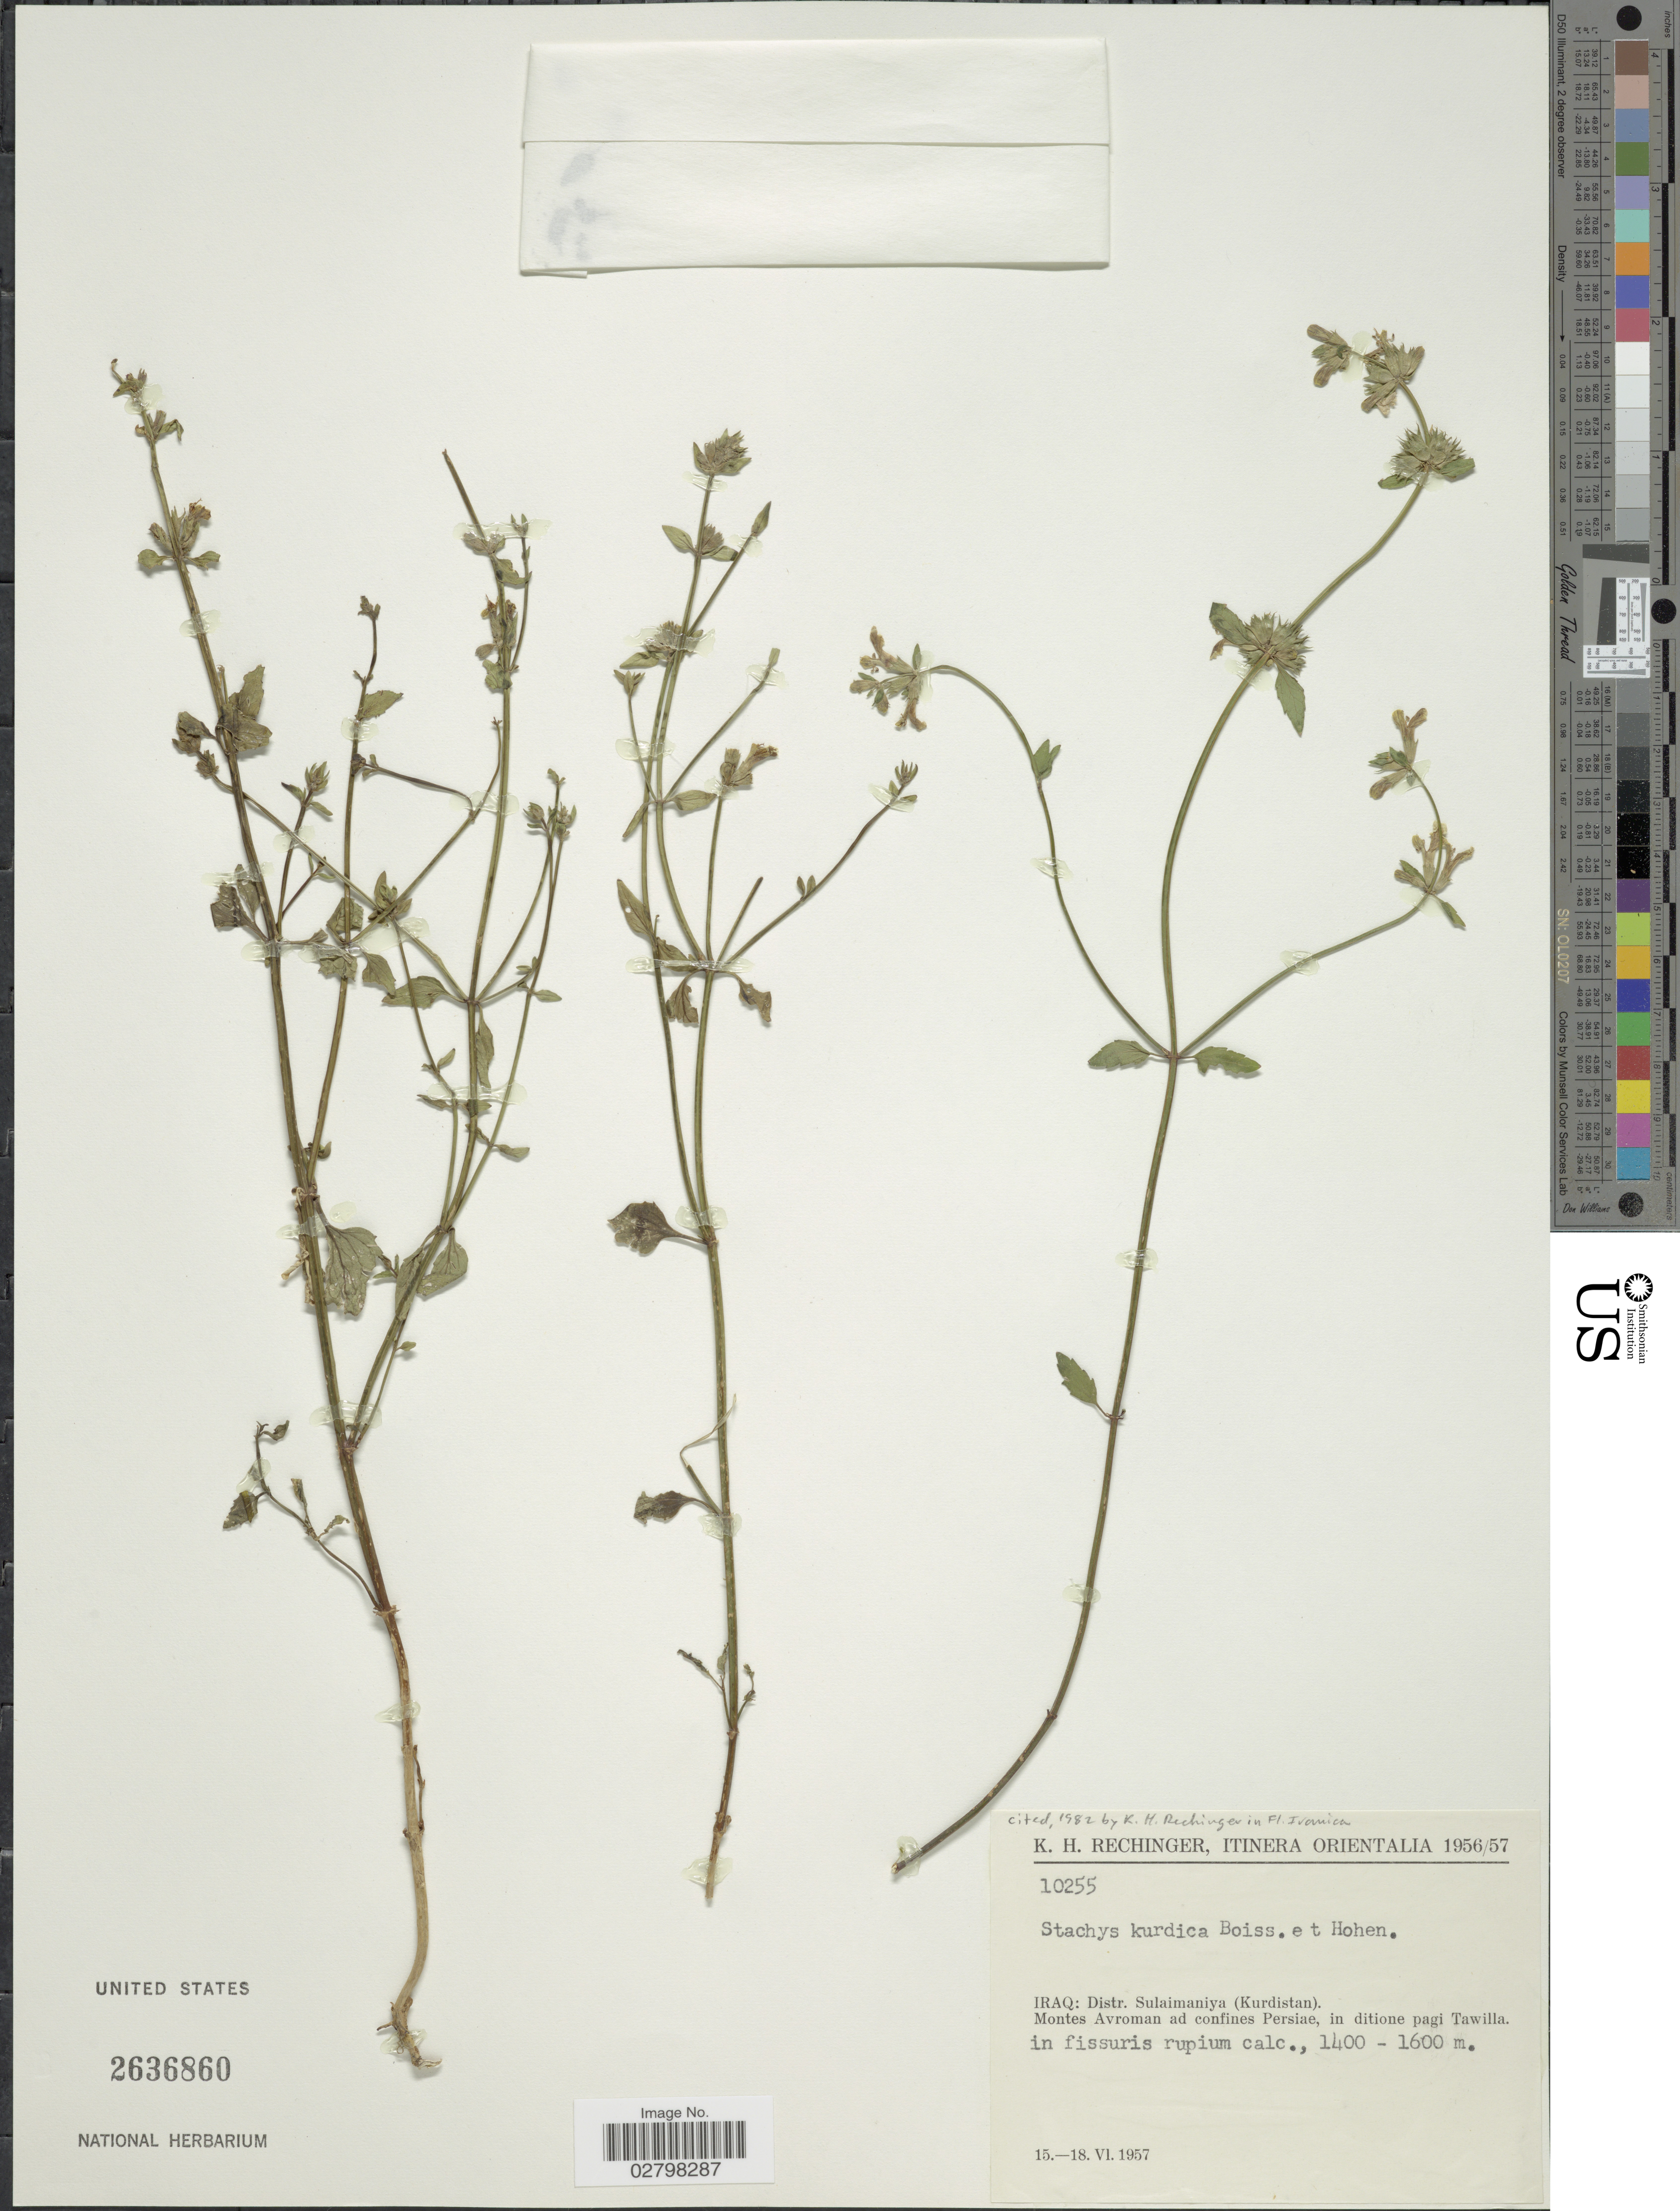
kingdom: Plantae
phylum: Tracheophyta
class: Magnoliopsida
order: Lamiales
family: Lamiaceae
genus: Stachys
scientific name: Stachys kurdica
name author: Boiss. & Hohen.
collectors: K. H. Rechinger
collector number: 10255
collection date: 1957-06-15/1957-06-18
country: Iran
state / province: Kurdistan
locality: Itinera Orientalia. Distr. Sulaimaniya (Kurdistan). Montes Avroman ad confines Persiae, in ditione pagi Tawilla.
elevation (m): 1400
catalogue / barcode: US 2636860